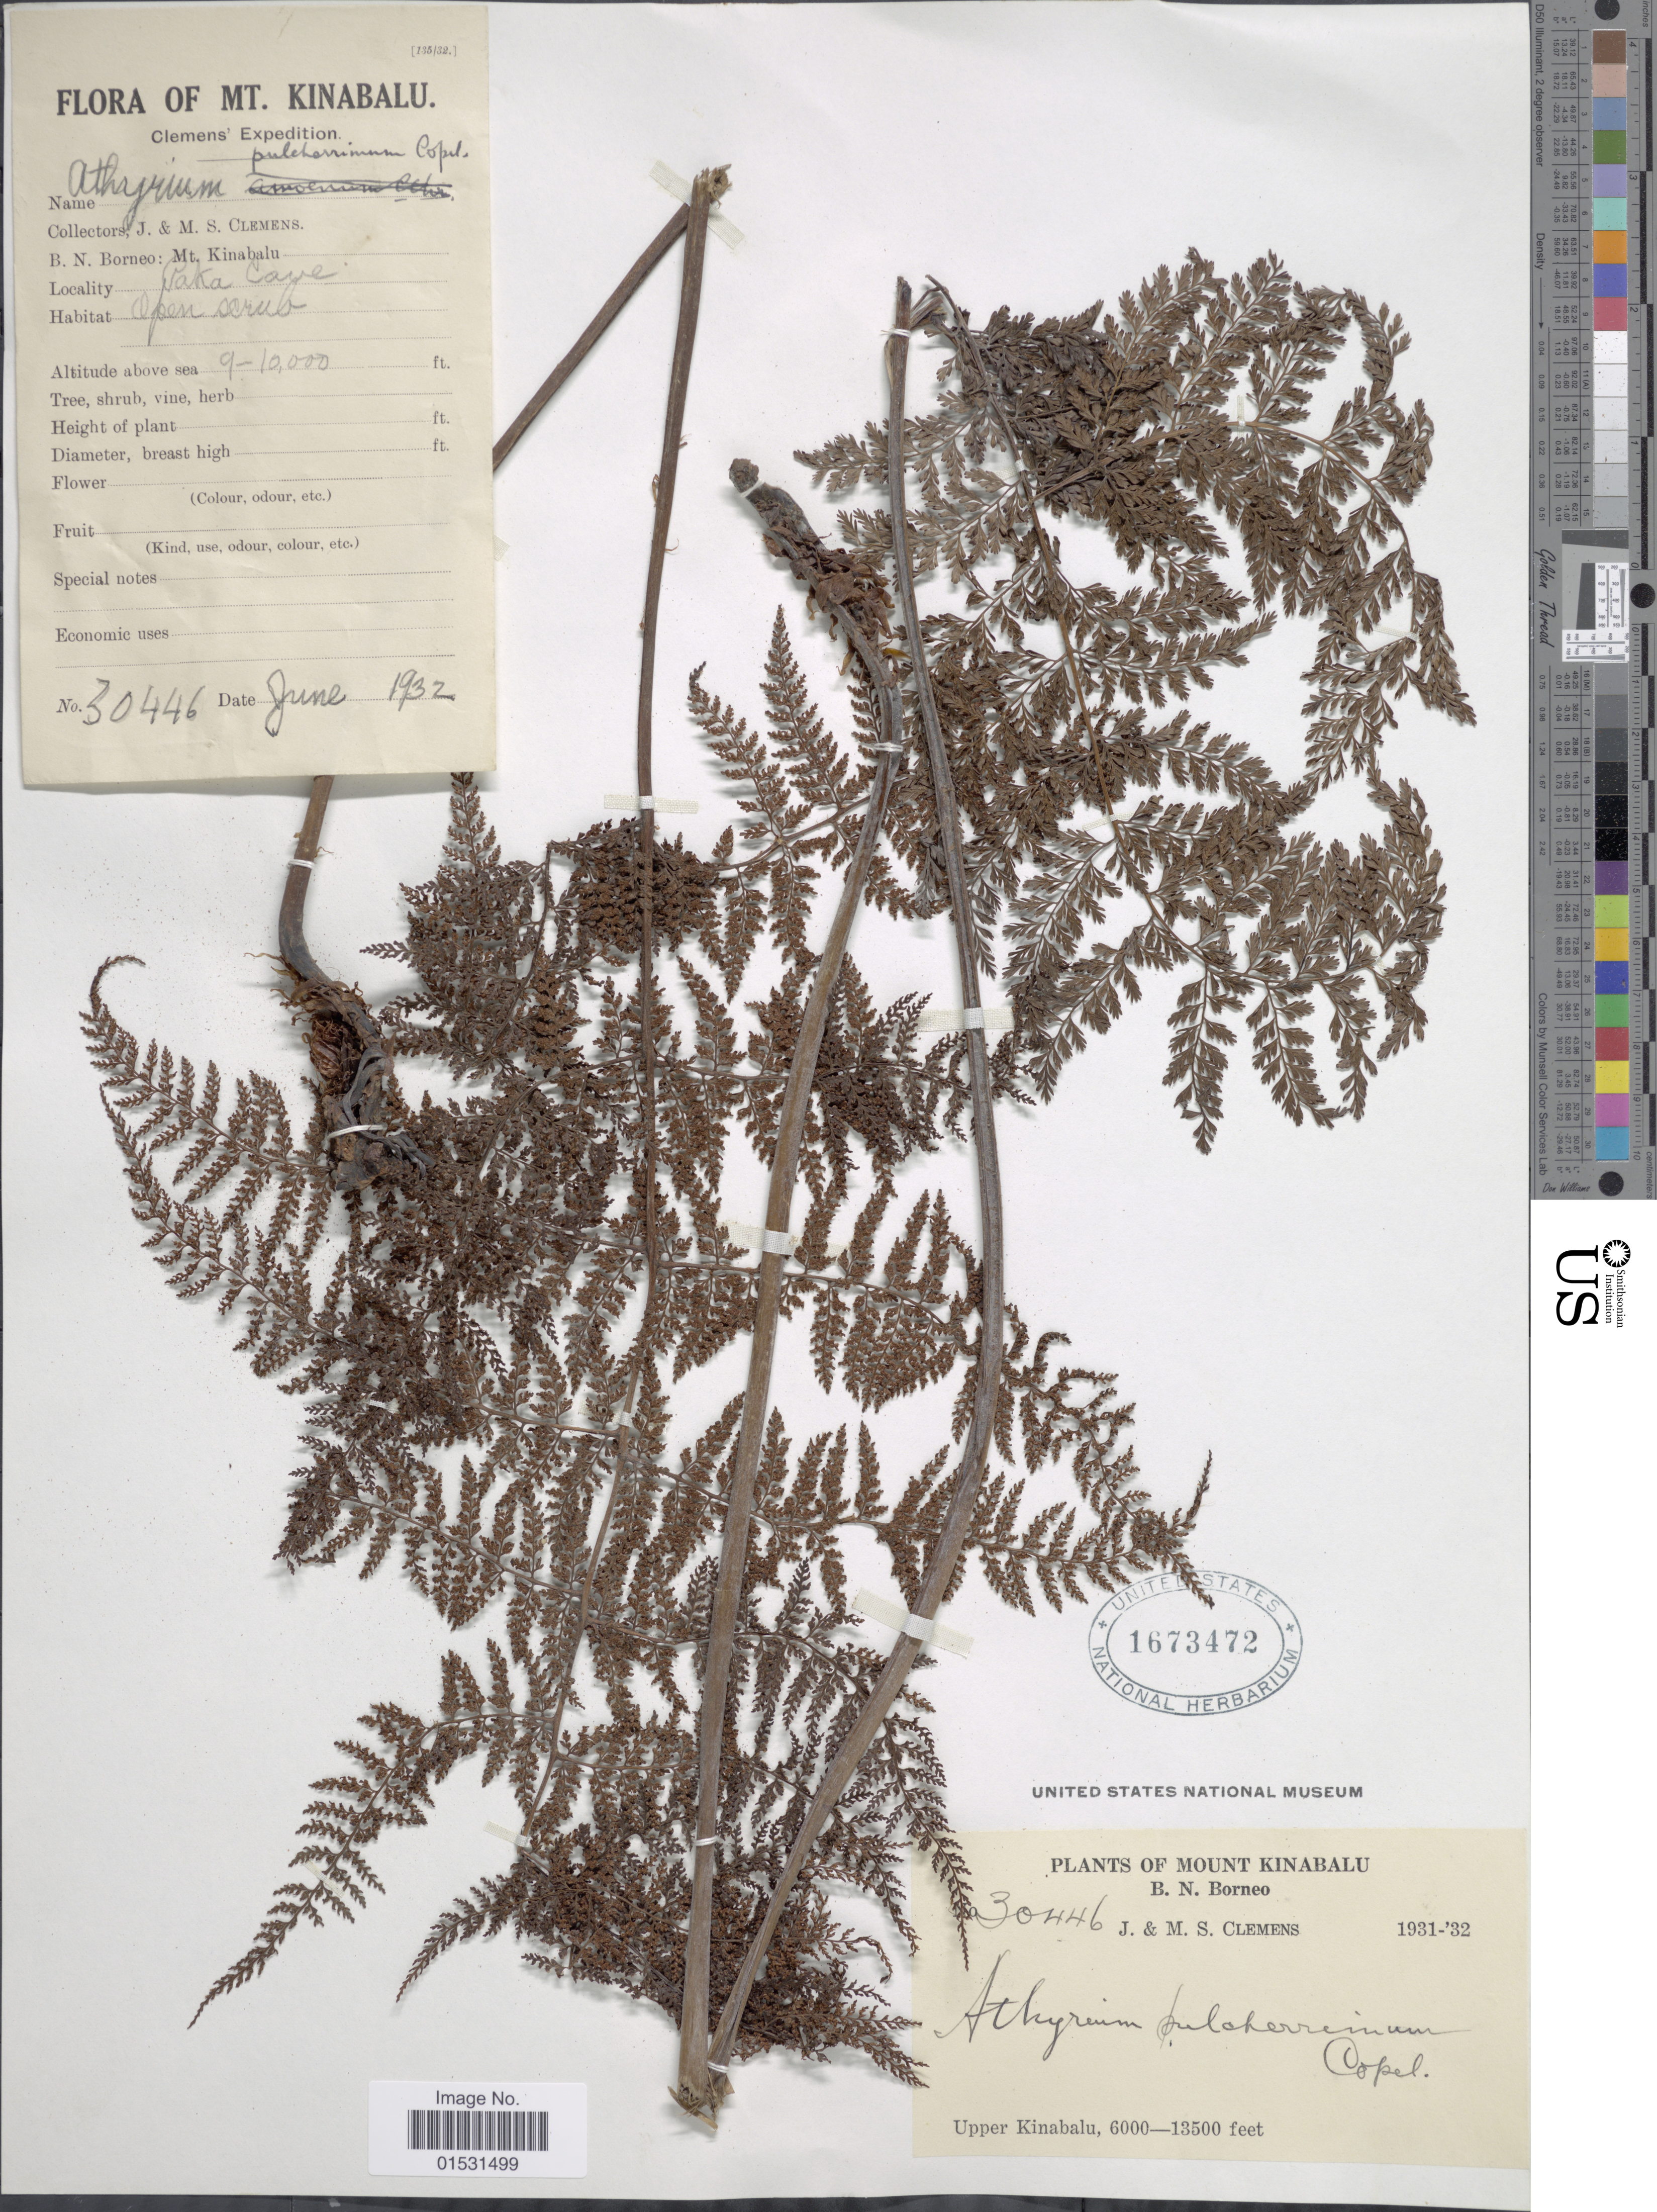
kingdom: Plantae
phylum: Tracheophyta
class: Polypodiopsida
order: Polypodiales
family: Athyriaceae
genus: Athyrium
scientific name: Athyrium pulcherrimum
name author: Copel.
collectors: J. Clemens & M. S. Clemens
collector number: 30446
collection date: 1932-06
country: Malaysia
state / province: Sabah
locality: Mt. Kinabalu. Paka Cave. Upper Kinabalu. B.N.Borneo.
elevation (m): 9000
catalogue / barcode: US 1673472